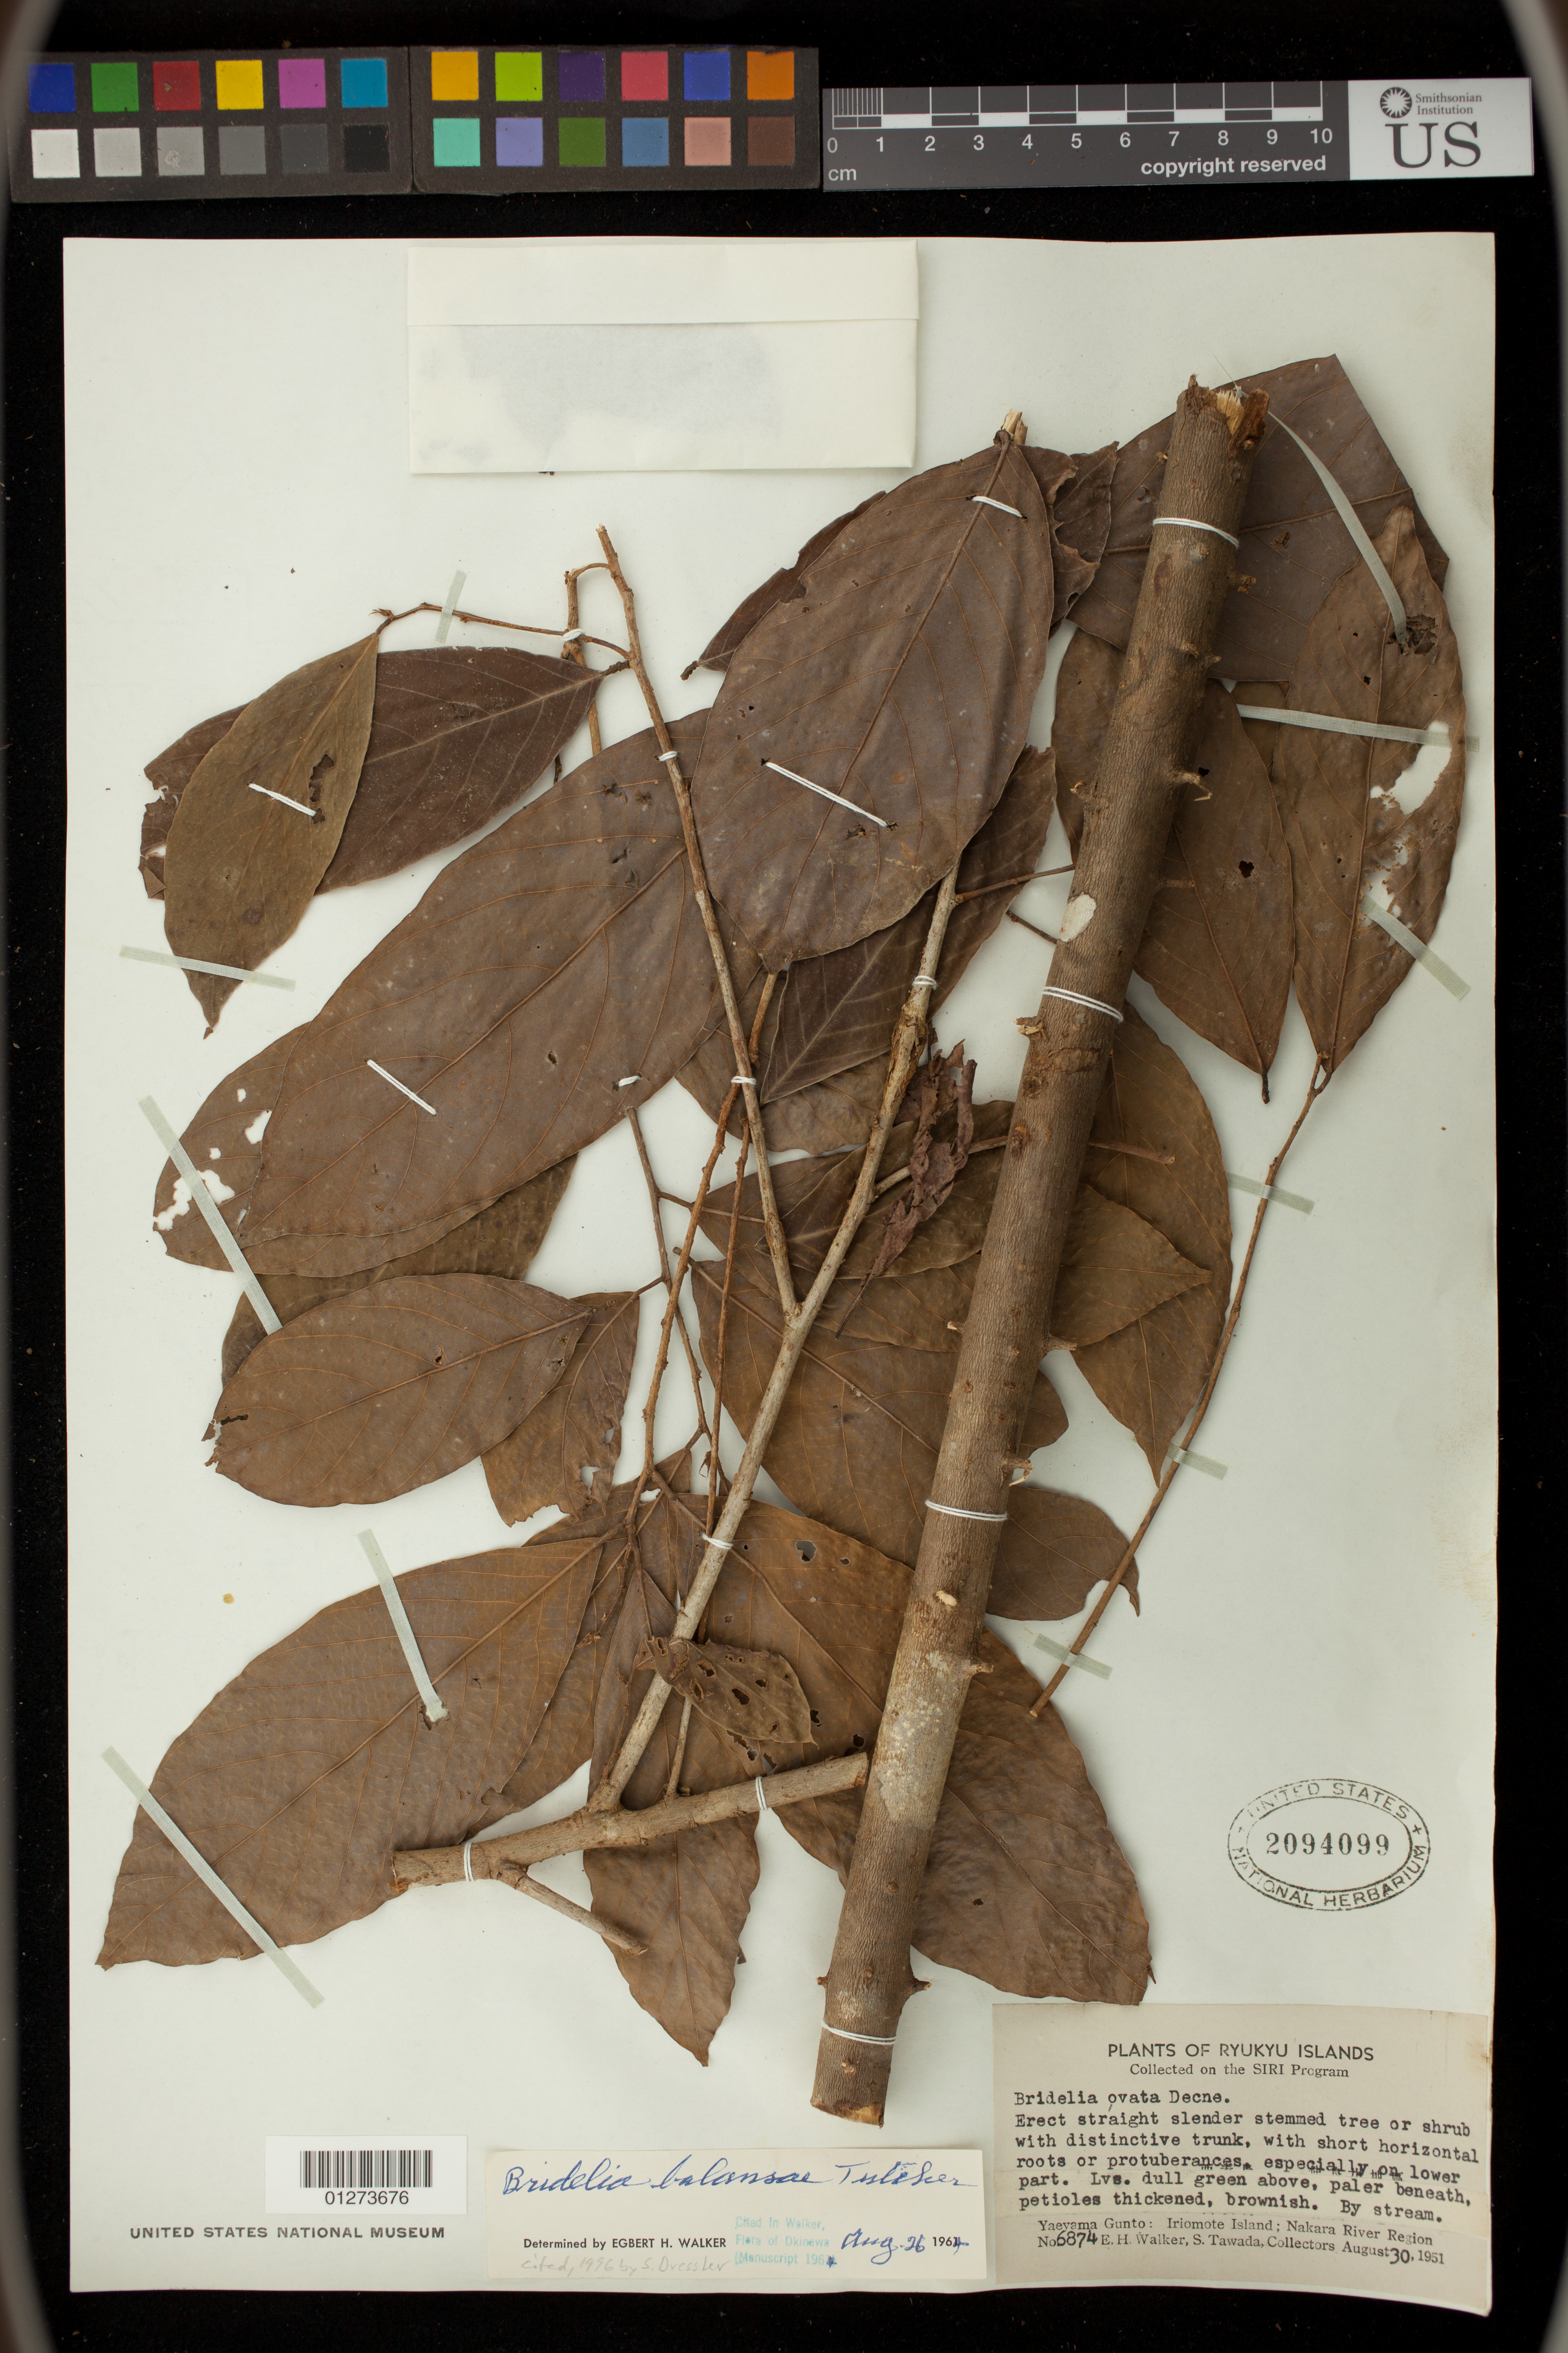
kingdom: Plantae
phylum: Tracheophyta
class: Magnoliopsida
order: Malpighiales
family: Phyllanthaceae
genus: Bridelia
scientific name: Bridelia balansae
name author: Tutcher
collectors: E. H. Walker & S. Tawada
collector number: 6874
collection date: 1951-08-30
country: Japan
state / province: Okinawa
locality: Ryukyu Islands,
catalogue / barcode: US 2094099